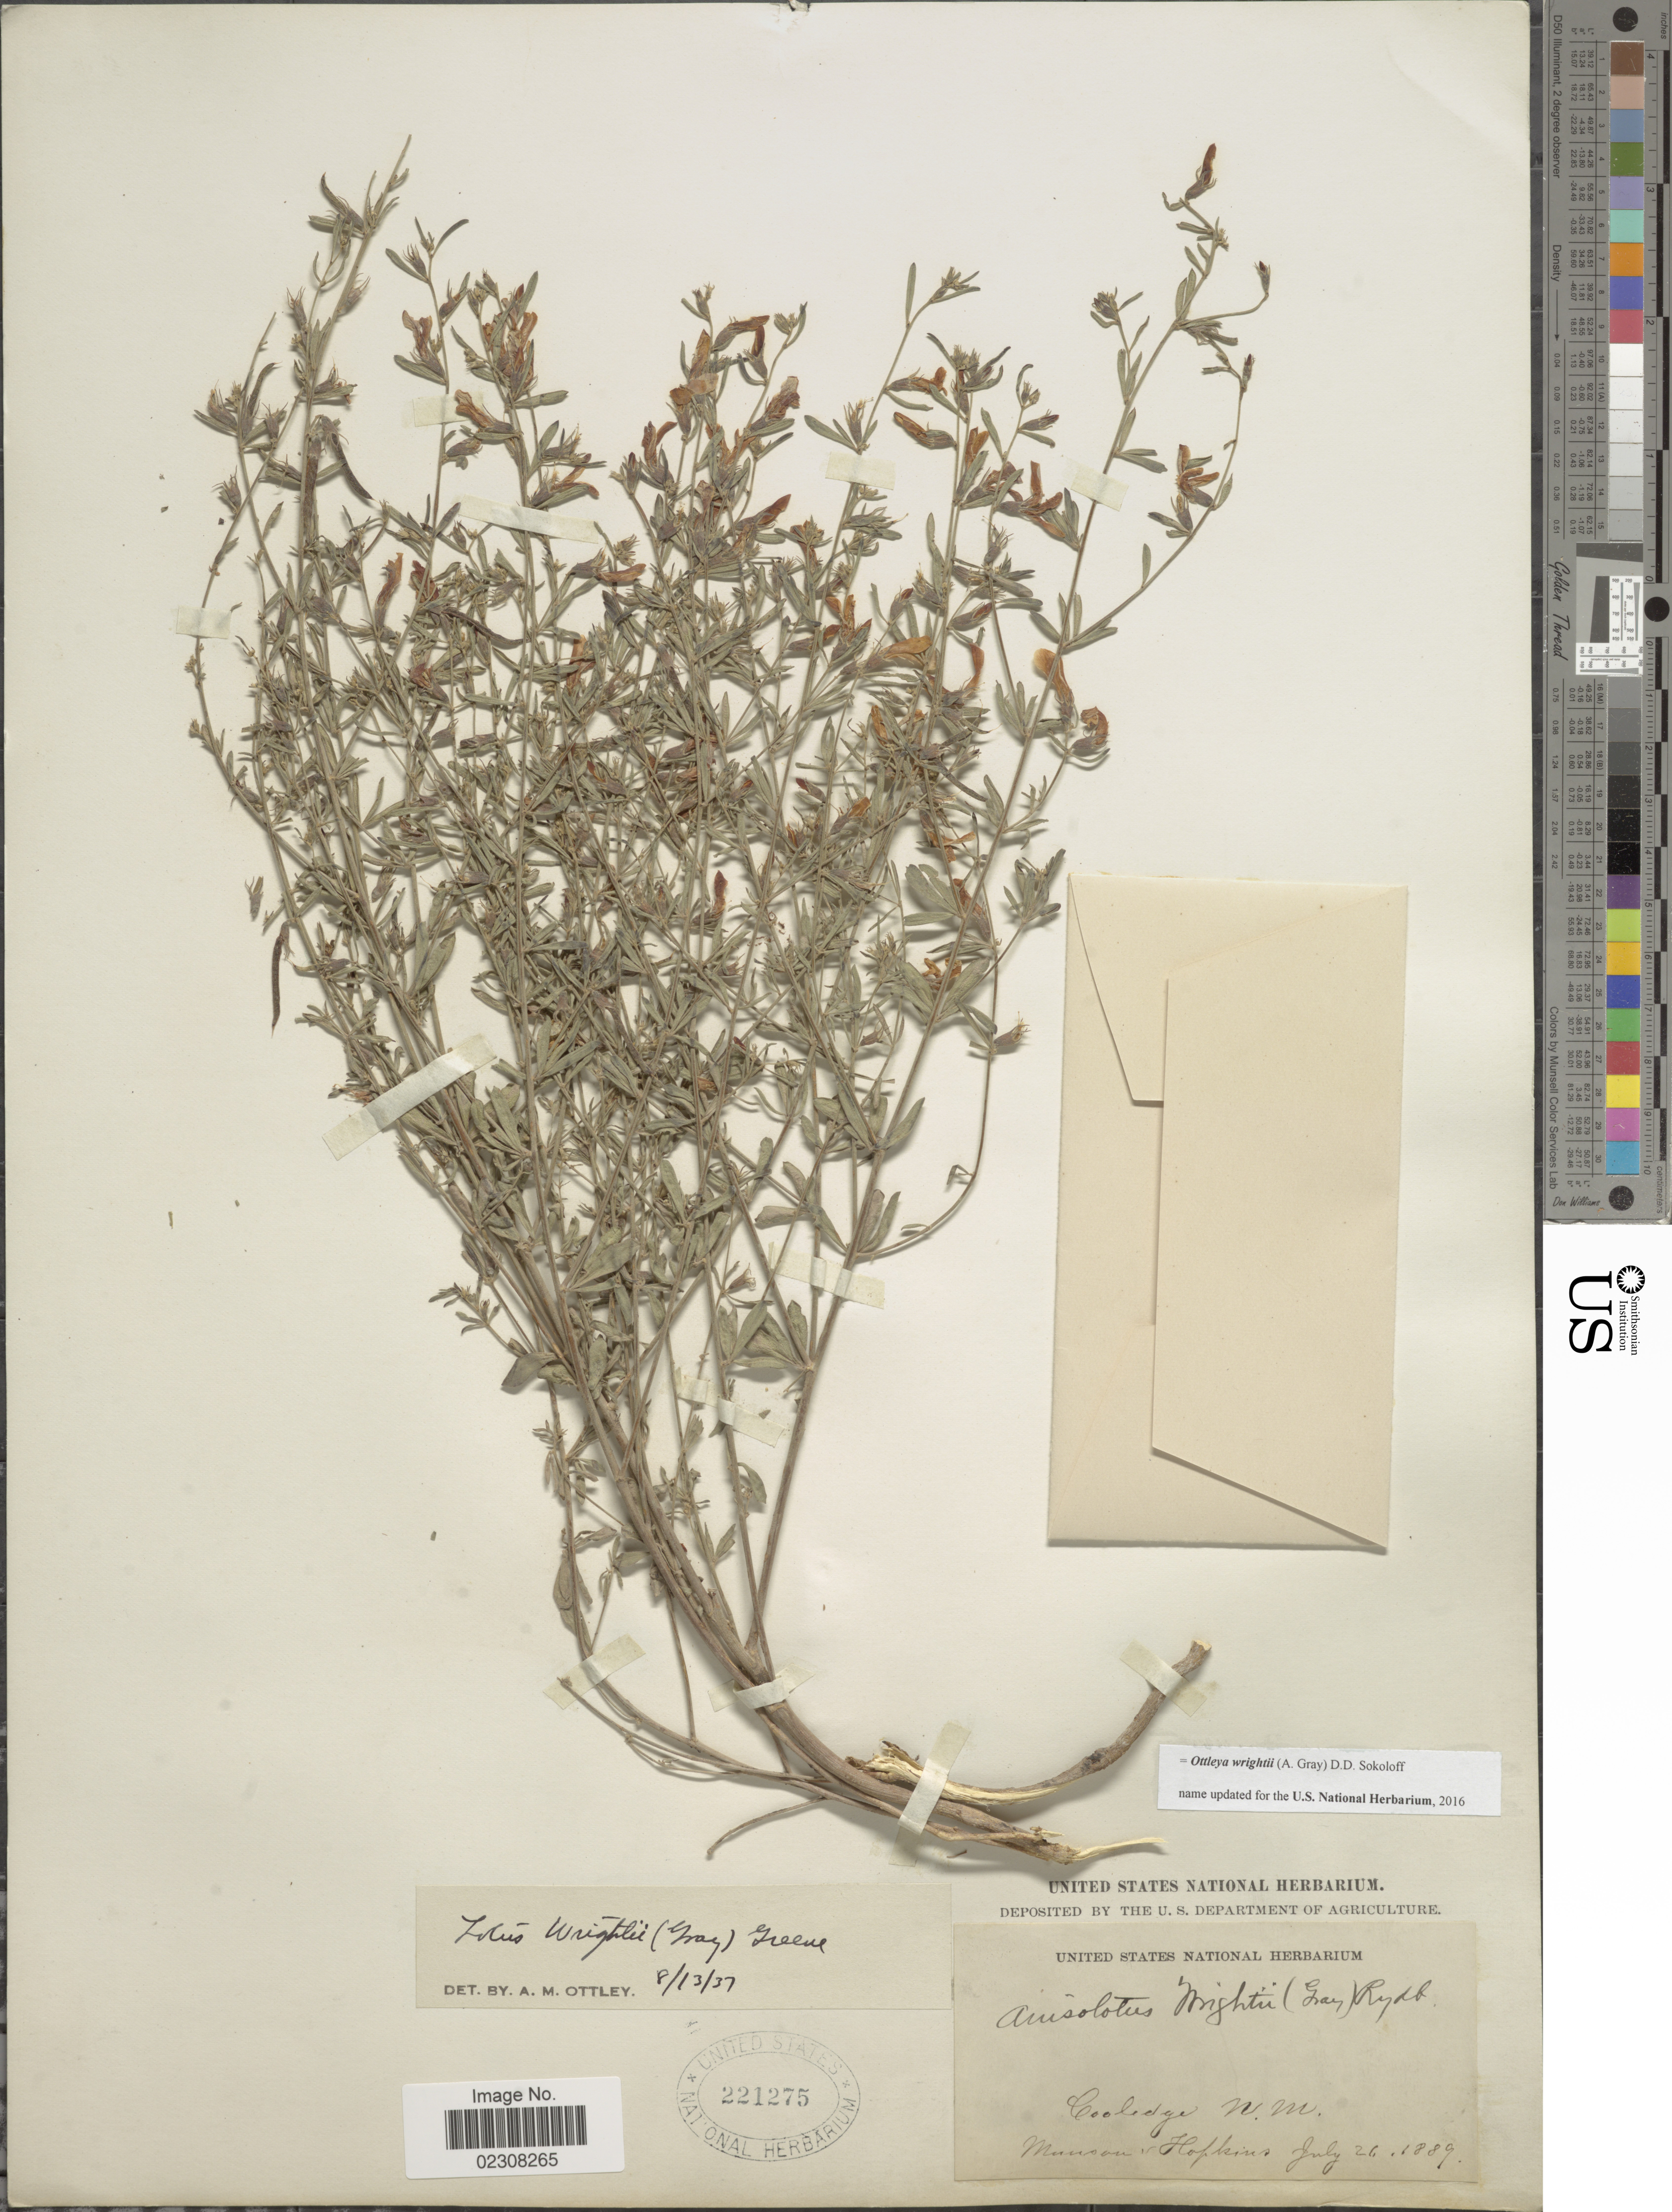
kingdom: Plantae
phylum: Tracheophyta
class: Magnoliopsida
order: Fabales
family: Fabaceae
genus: Ottleya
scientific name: Ottleya wrightii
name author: (A. Gray) D.D. Sokoloff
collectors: -. Munson & -- Hopkins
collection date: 1889-07-26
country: United States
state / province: New Mexico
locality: Coolidge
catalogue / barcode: US 221275